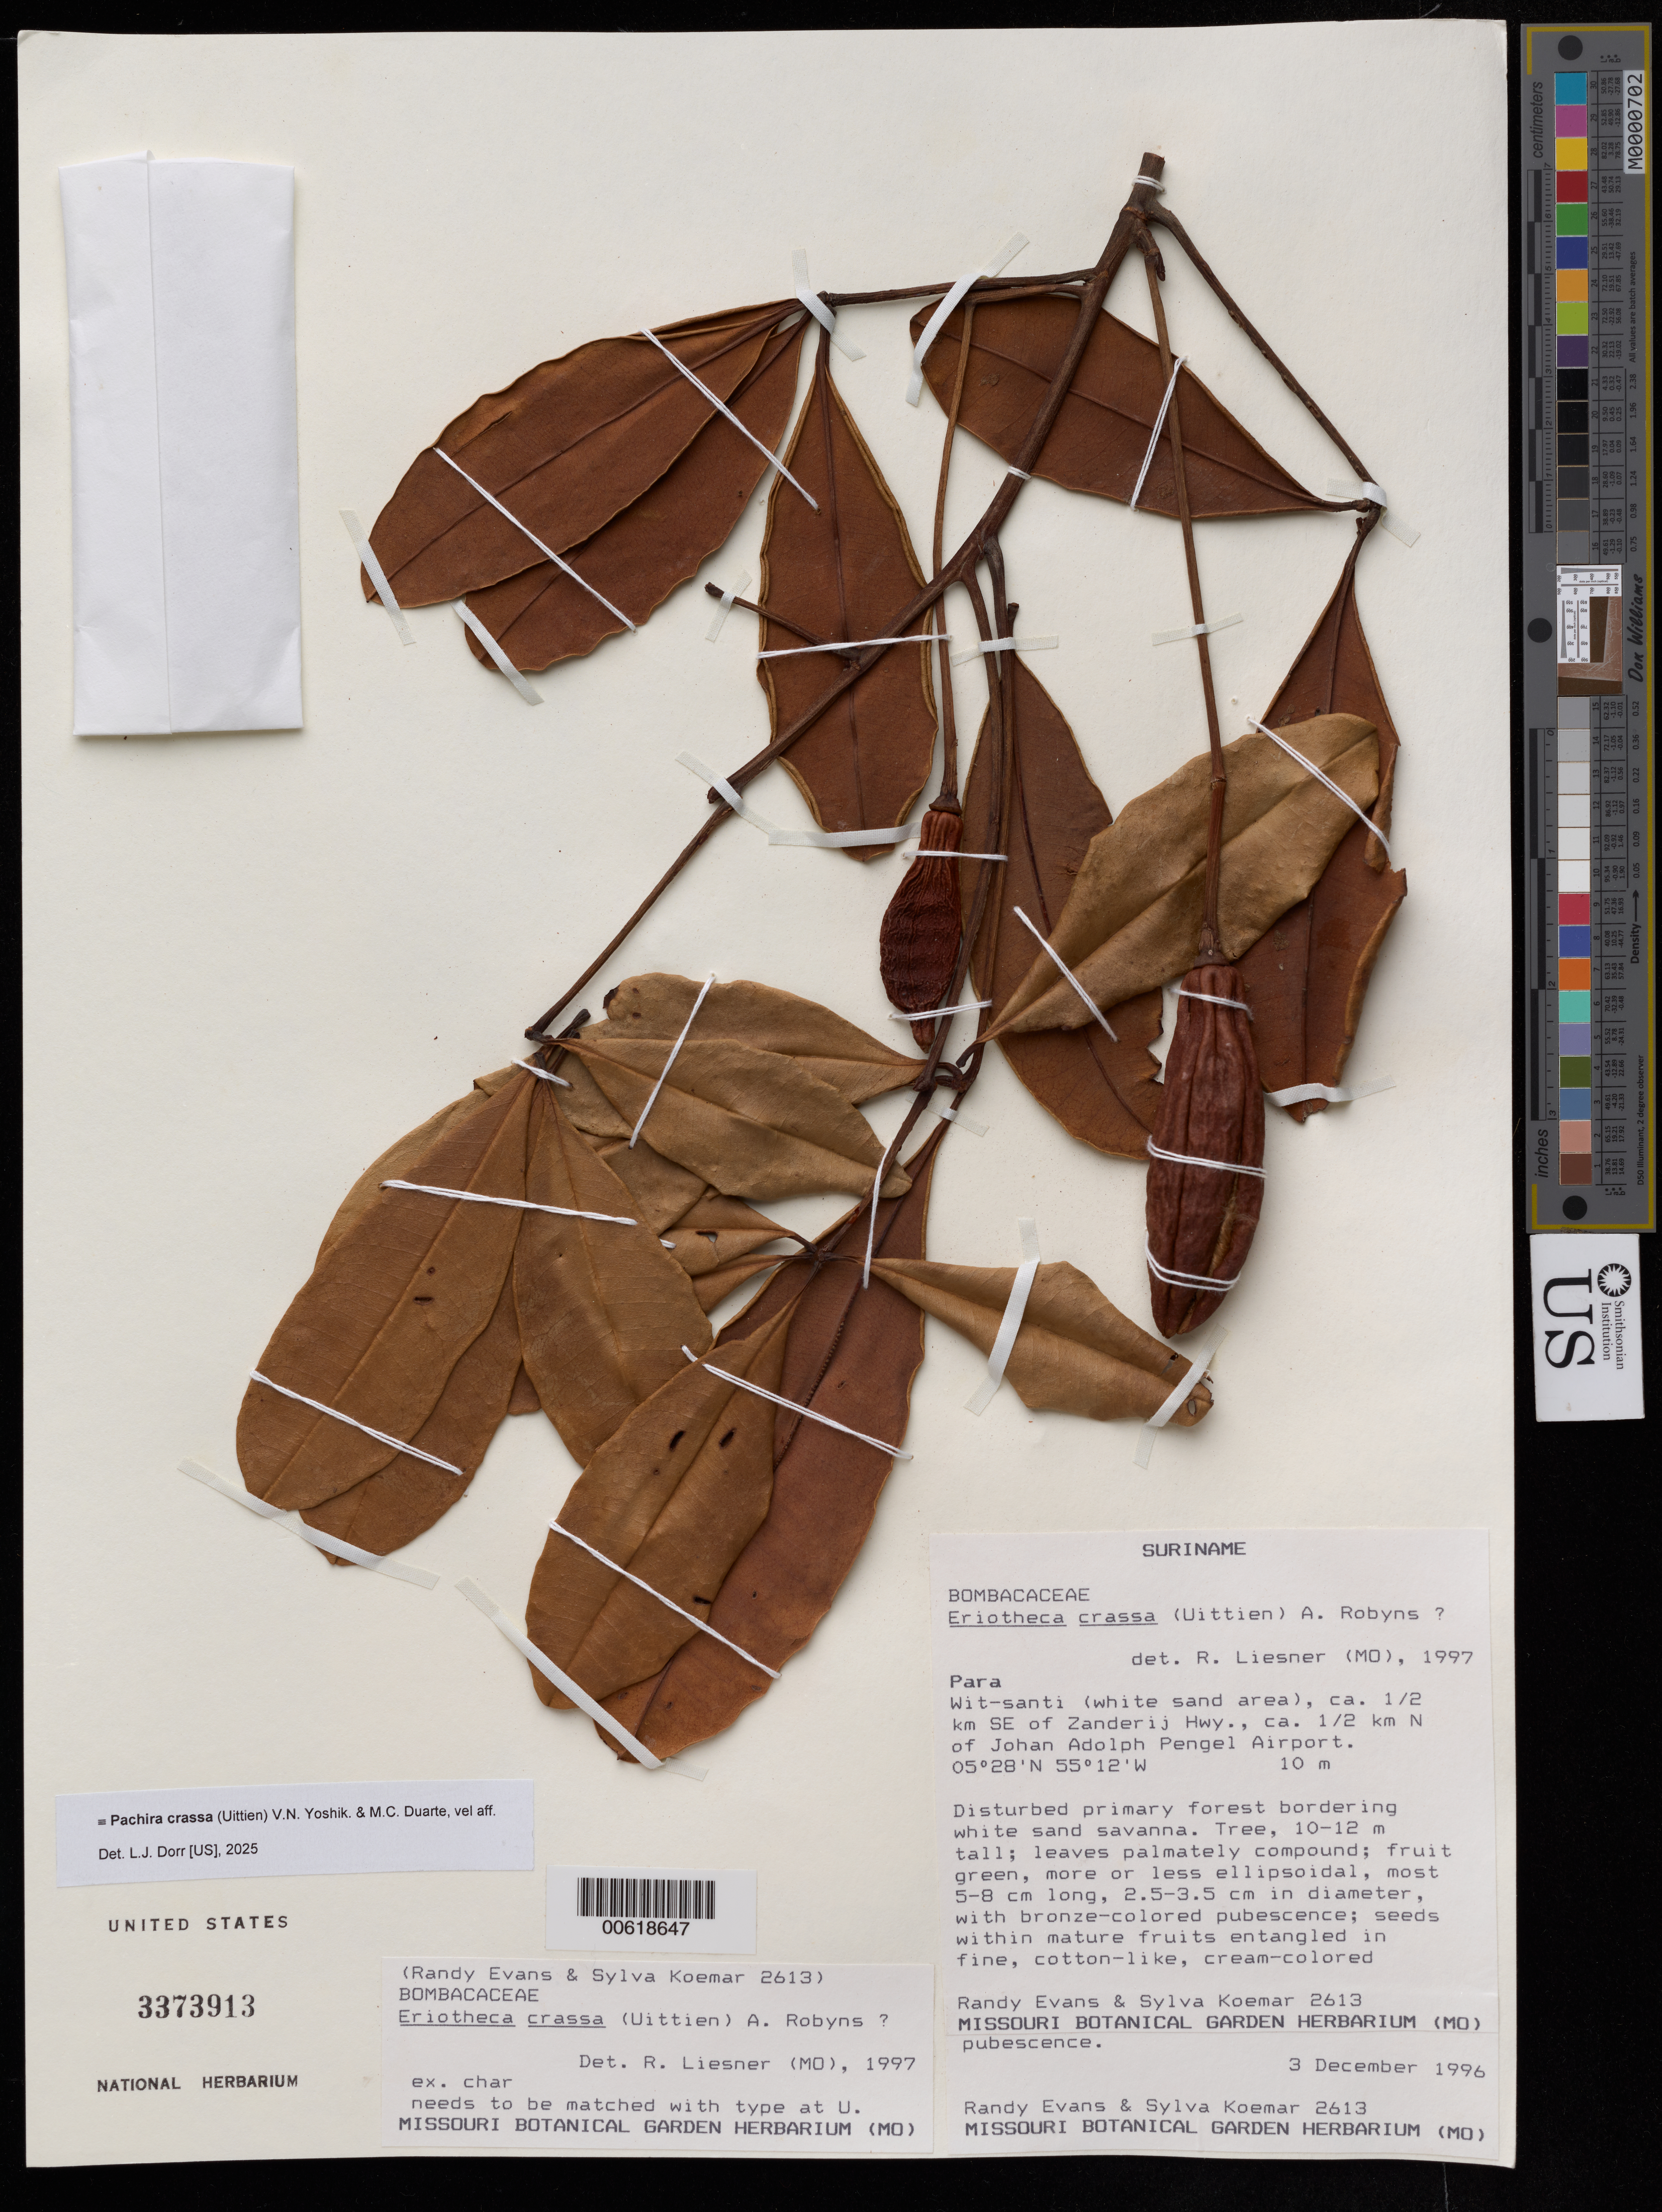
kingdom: Plantae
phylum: Tracheophyta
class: Magnoliopsida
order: Malvales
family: Malvaceae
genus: Pachira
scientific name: Pachira crassa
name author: (Uittien) V.N. Yoshik. & M.C. Duarte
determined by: Dorr, Laurence J., Curator (BOT), Smithsonian Institution - National Museum of Natural History (UNITED STATES)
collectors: R. Evans & S. Koemar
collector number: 2613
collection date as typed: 3-Dec-96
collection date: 1996-12-03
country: Suriname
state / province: Para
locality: Wit-santi, 0.5 km SE of Zanderij Hwy., 0.5 km N of Johan Adolph Pengel Airport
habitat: Wit-santi (white sand area). Disturbed primary forest bordering white sand savanna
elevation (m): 10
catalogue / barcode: US 3373913